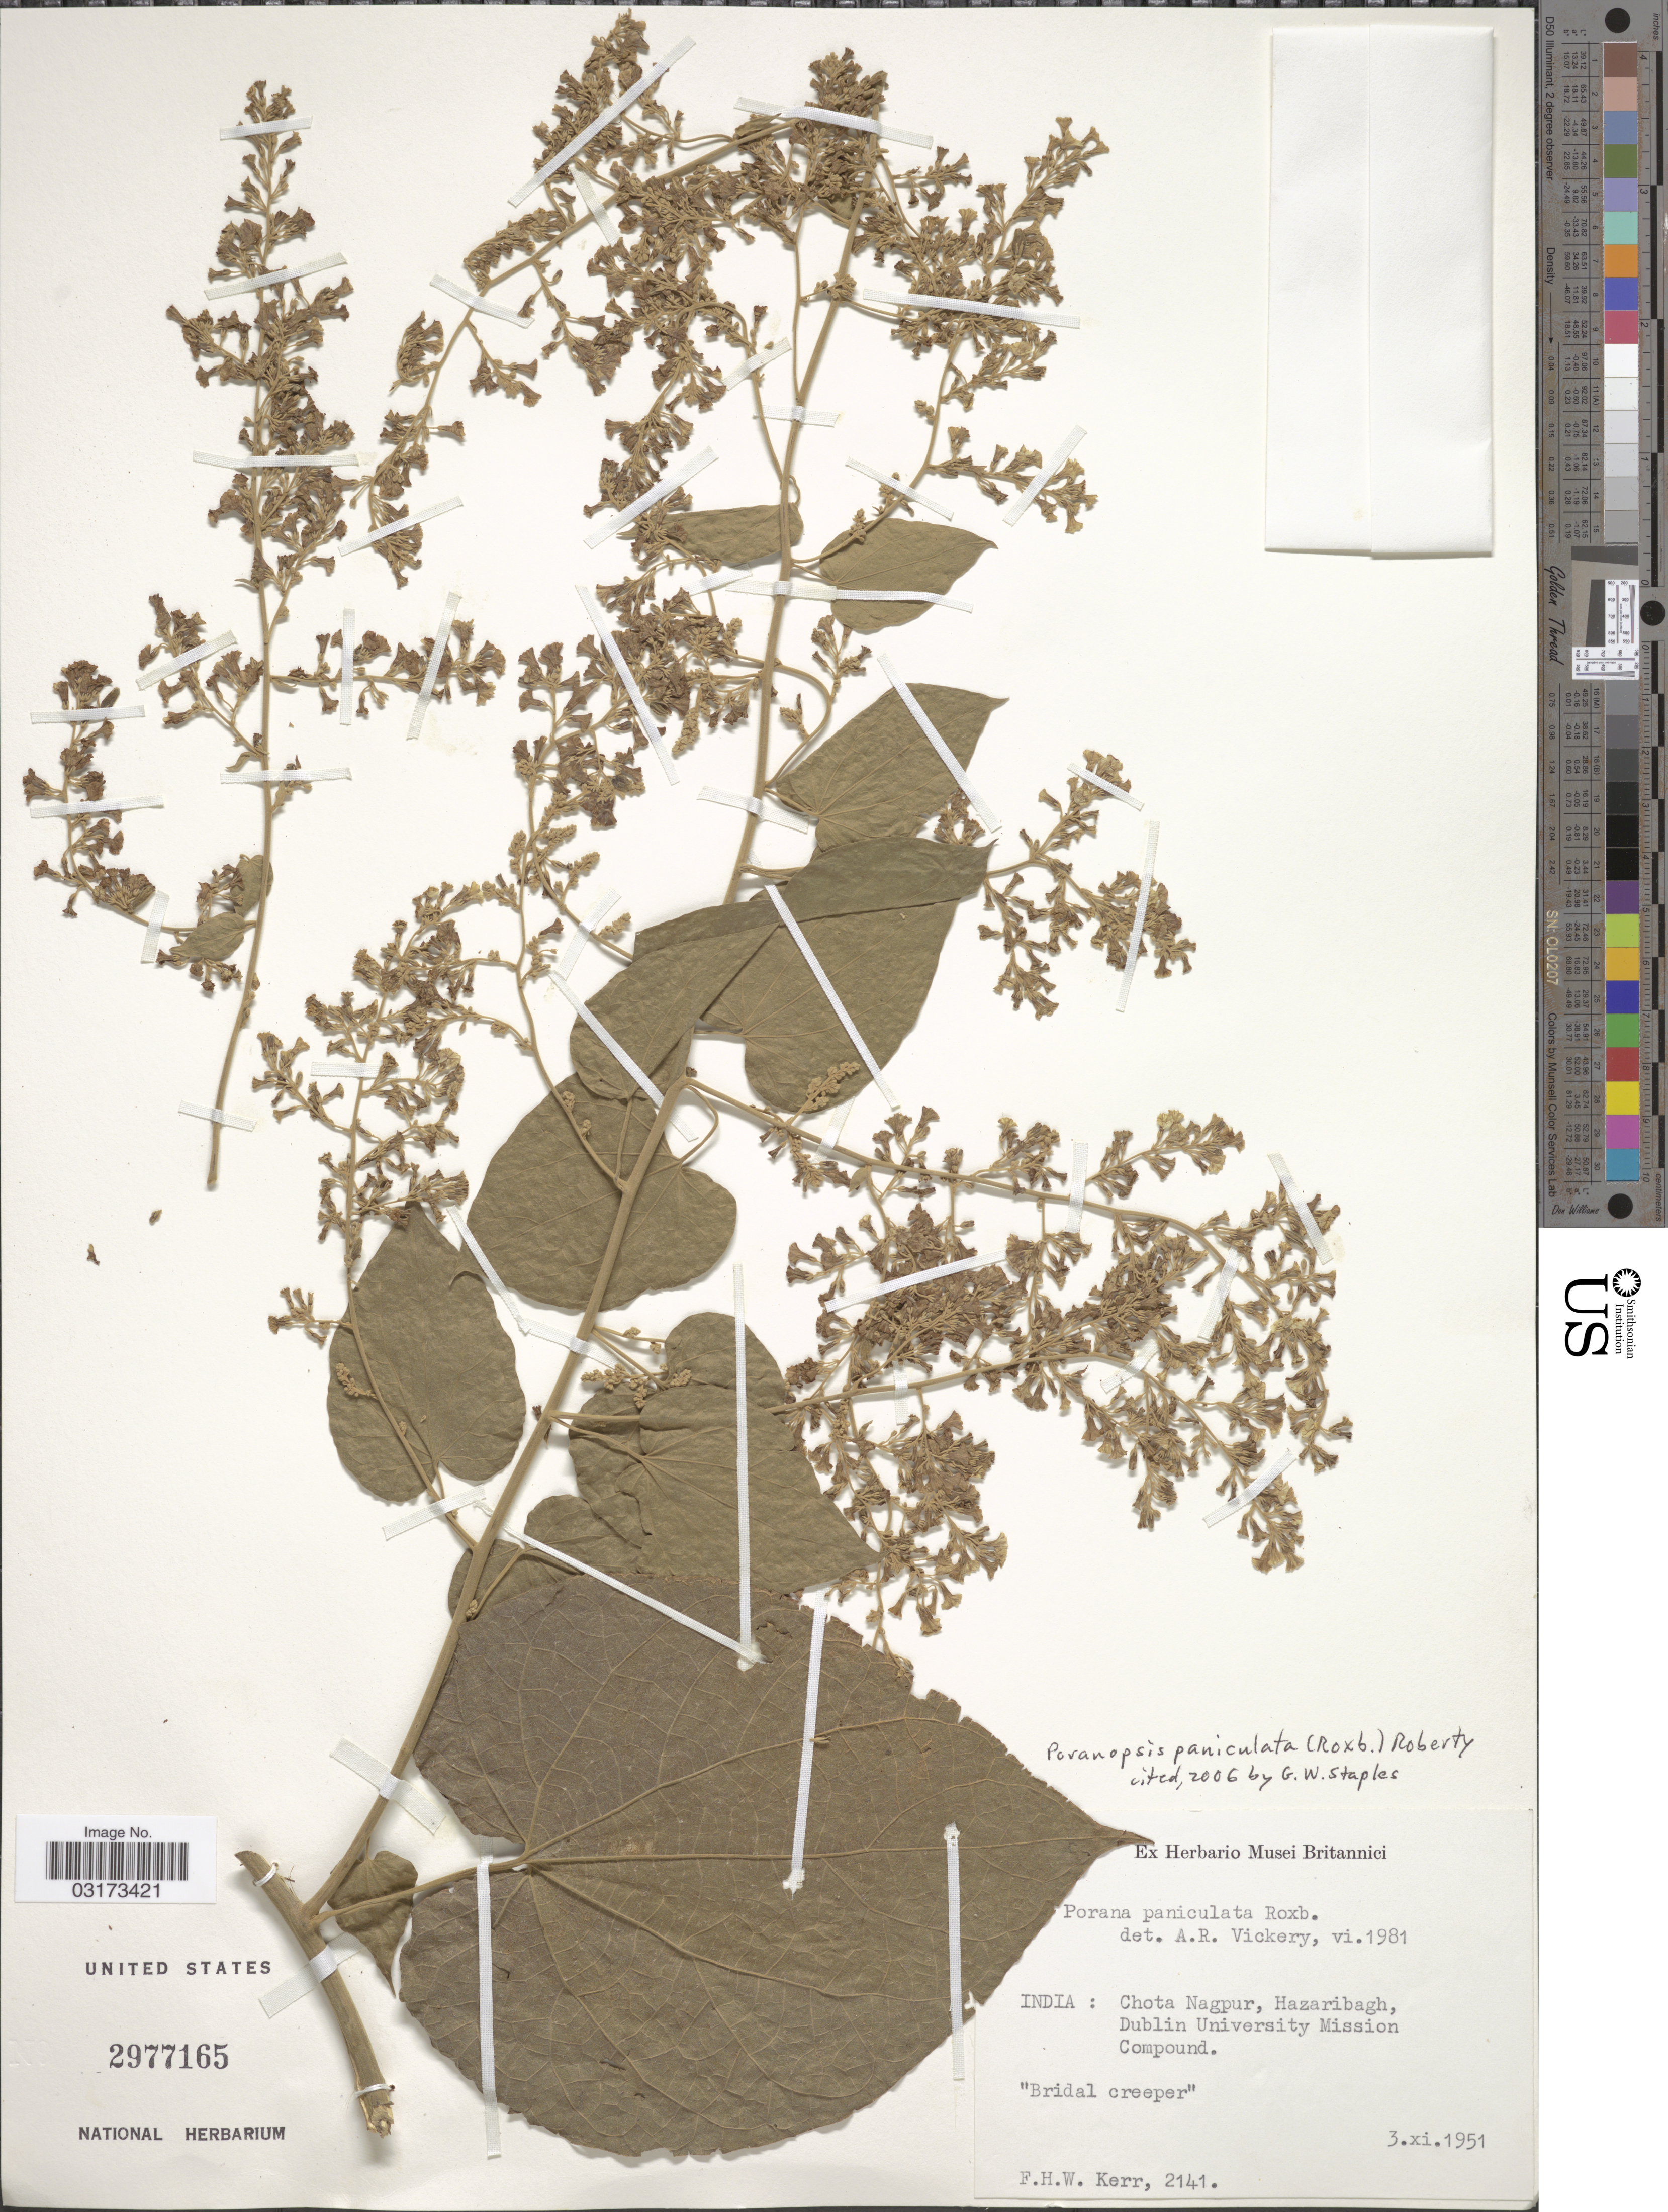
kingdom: Plantae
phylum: Tracheophyta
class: Magnoliopsida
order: Solanales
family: Convolvulaceae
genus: Poranopsis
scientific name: Poranopsis paniculata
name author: (Roxb.) Roberty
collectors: F. H. W. Kerr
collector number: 2141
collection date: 1951-11-03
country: India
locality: Chota Nagpur, Hazaribagh, Dublin University Mission Compound.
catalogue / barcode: US 2977165